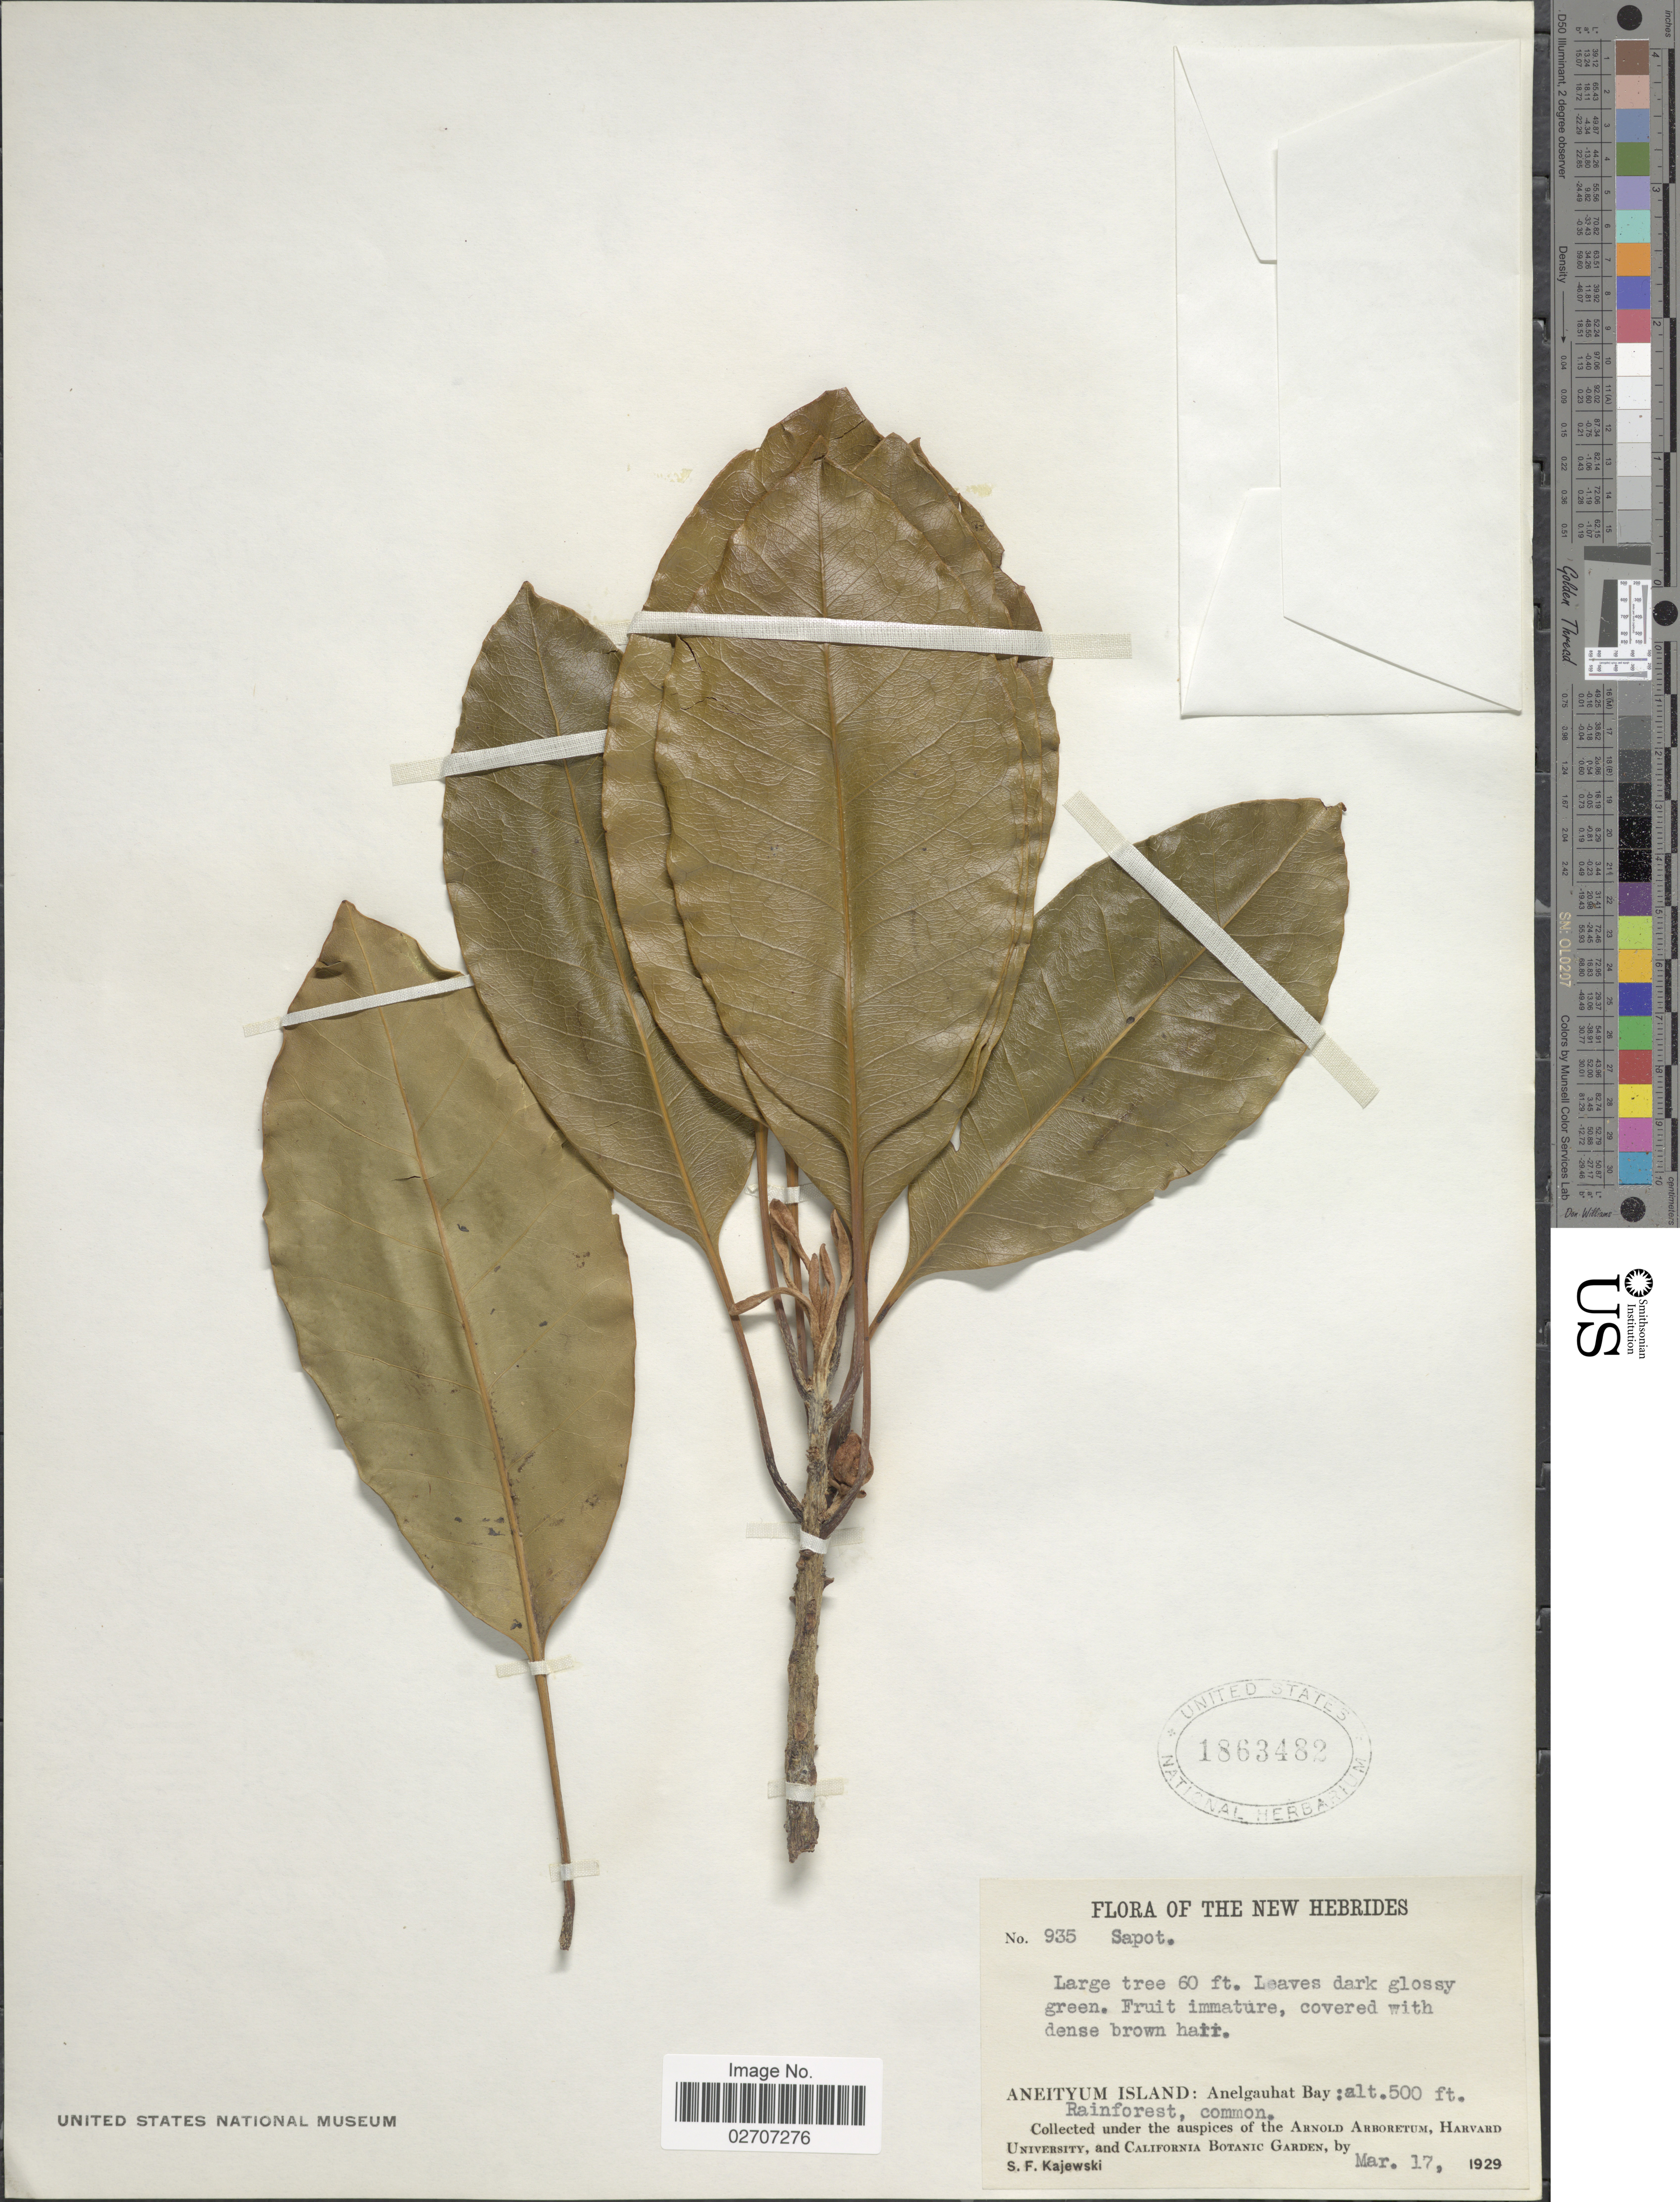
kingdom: Plantae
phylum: Tracheophyta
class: Magnoliopsida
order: Ericales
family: Sapotaceae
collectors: S. Kajewski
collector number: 935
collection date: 1929-03-17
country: Vanuatu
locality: Aneityum Island: Anelgauhat Bay. New Hebrides.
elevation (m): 152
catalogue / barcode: US 1863482